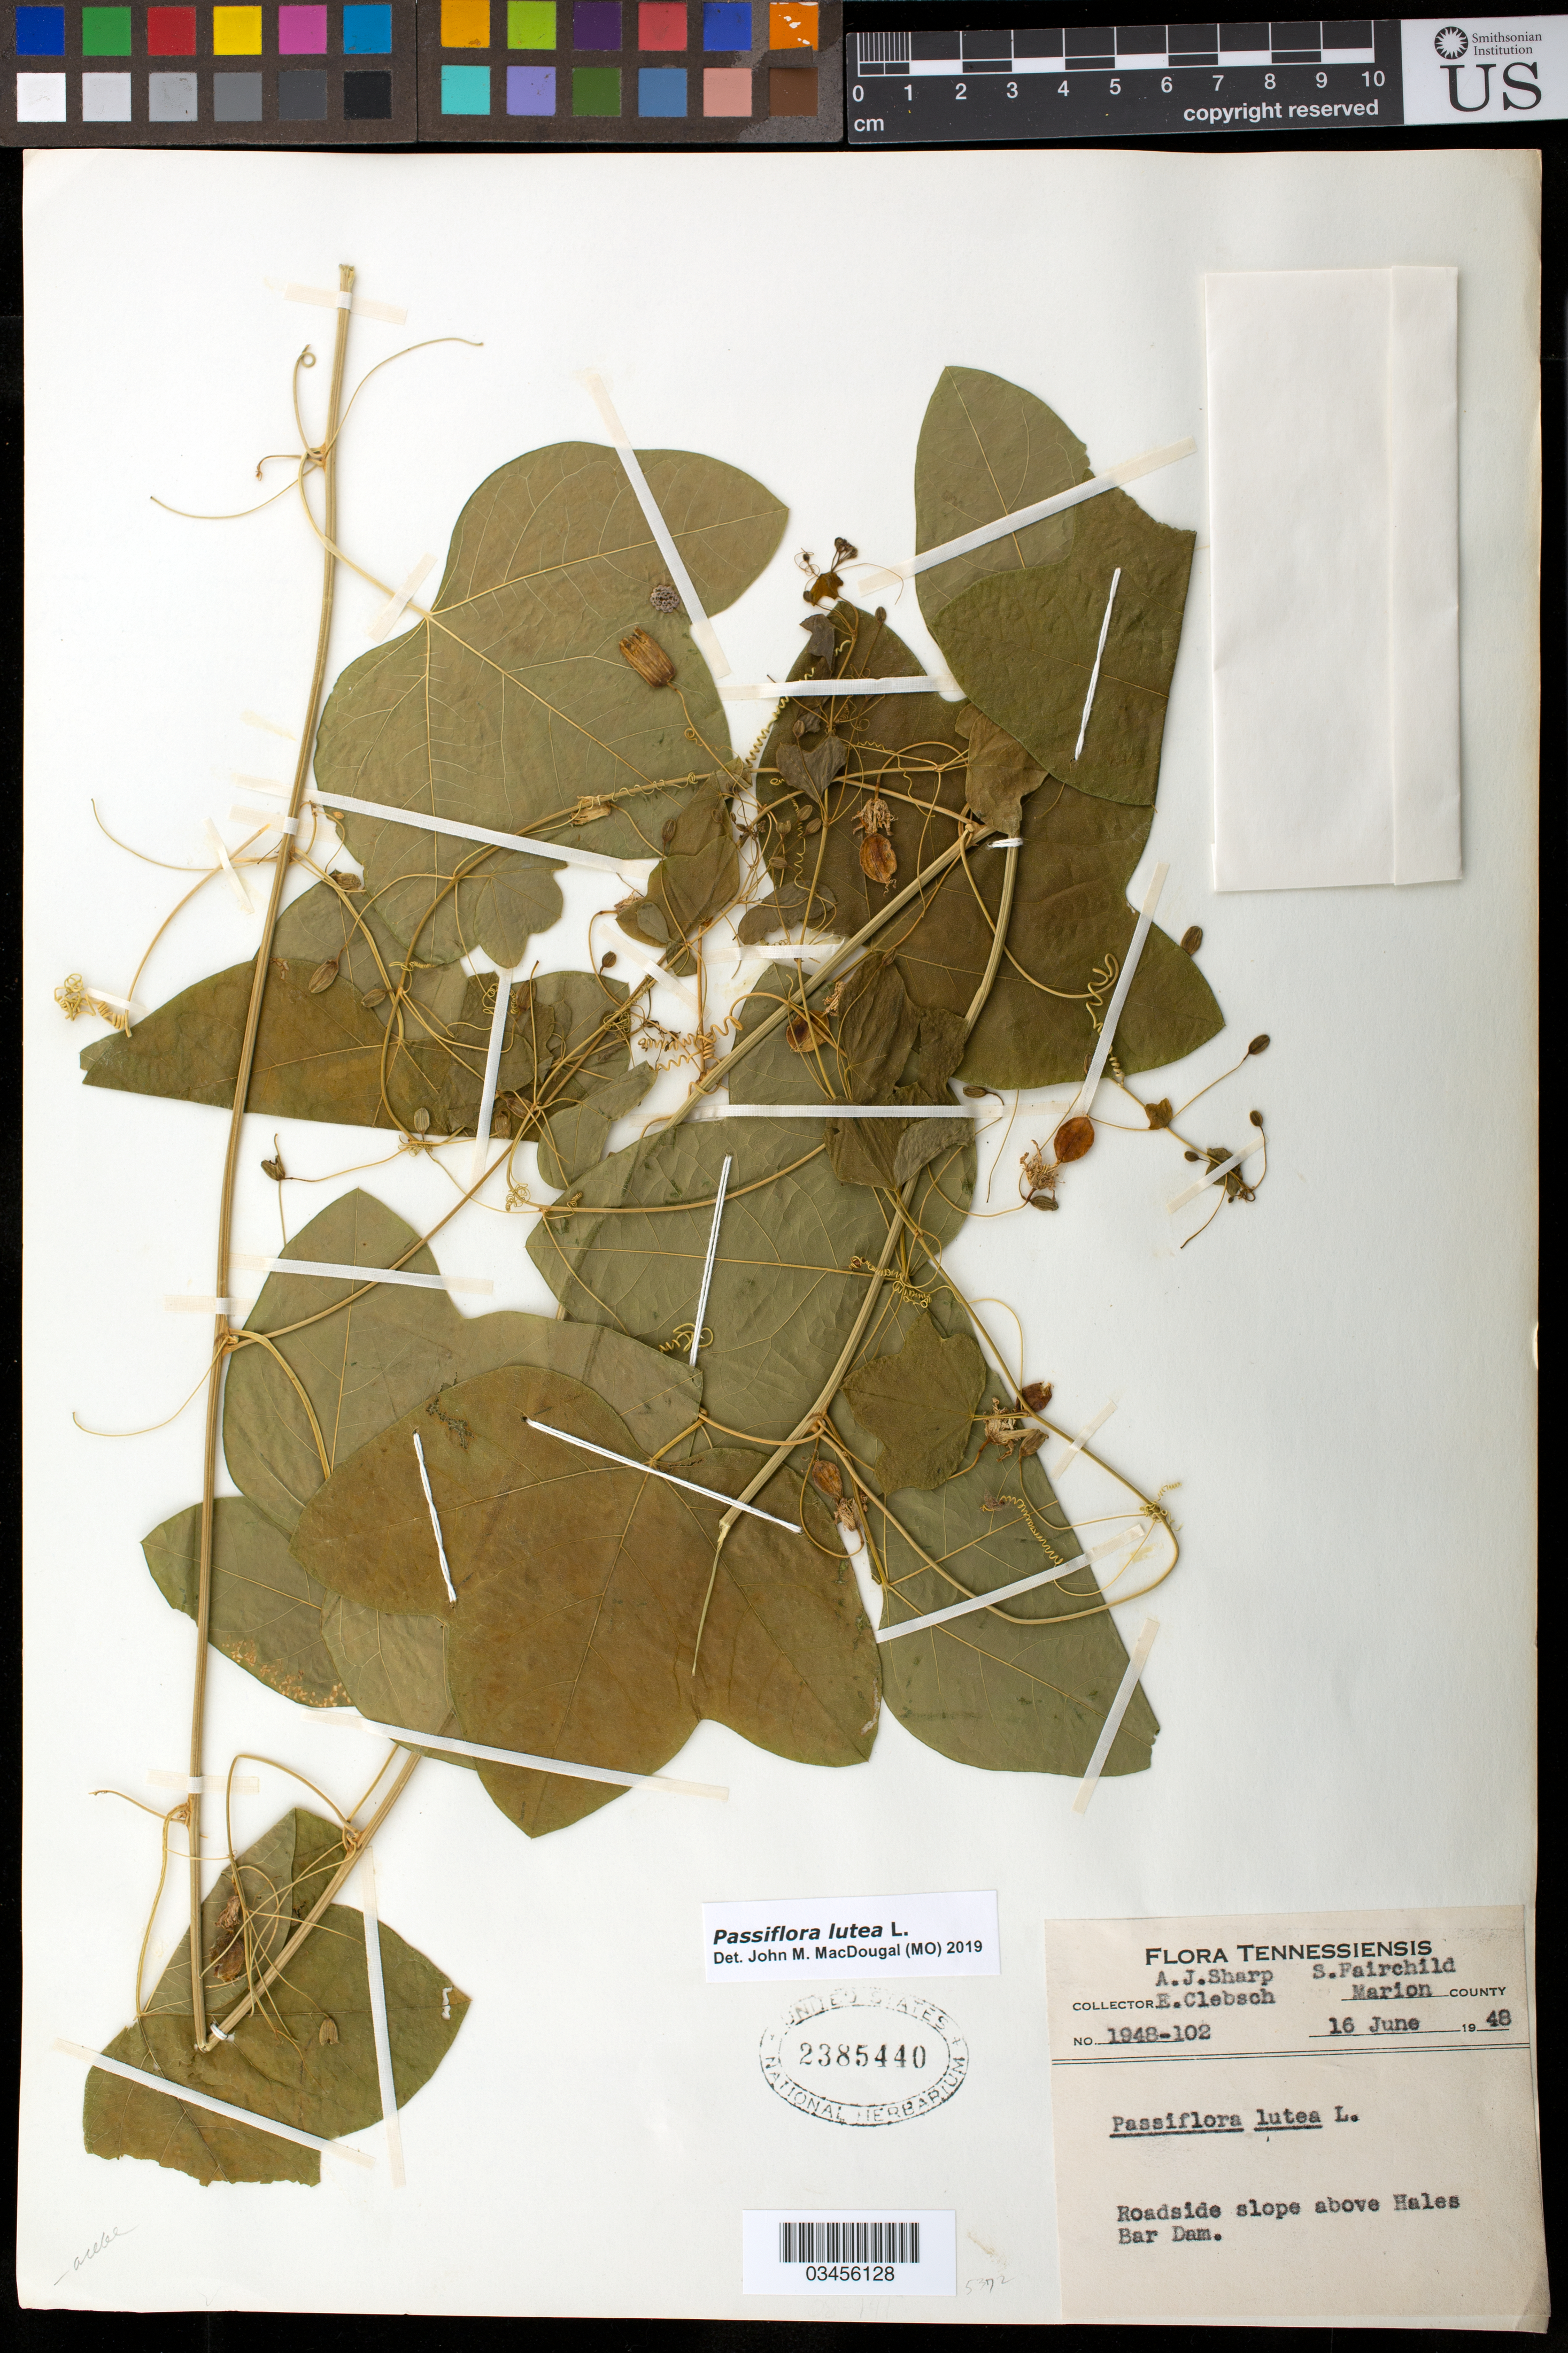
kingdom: Plantae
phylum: Tracheophyta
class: Magnoliopsida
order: Malpighiales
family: Passifloraceae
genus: Passiflora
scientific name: Passiflora lutea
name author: L.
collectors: A. J. Sharp, E. Clebsch & E. Clebsch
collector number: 1948-102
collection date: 1948-06-16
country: United States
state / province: Tennessee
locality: Marion County. Above Hales Bar Dam.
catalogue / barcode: US 2385440